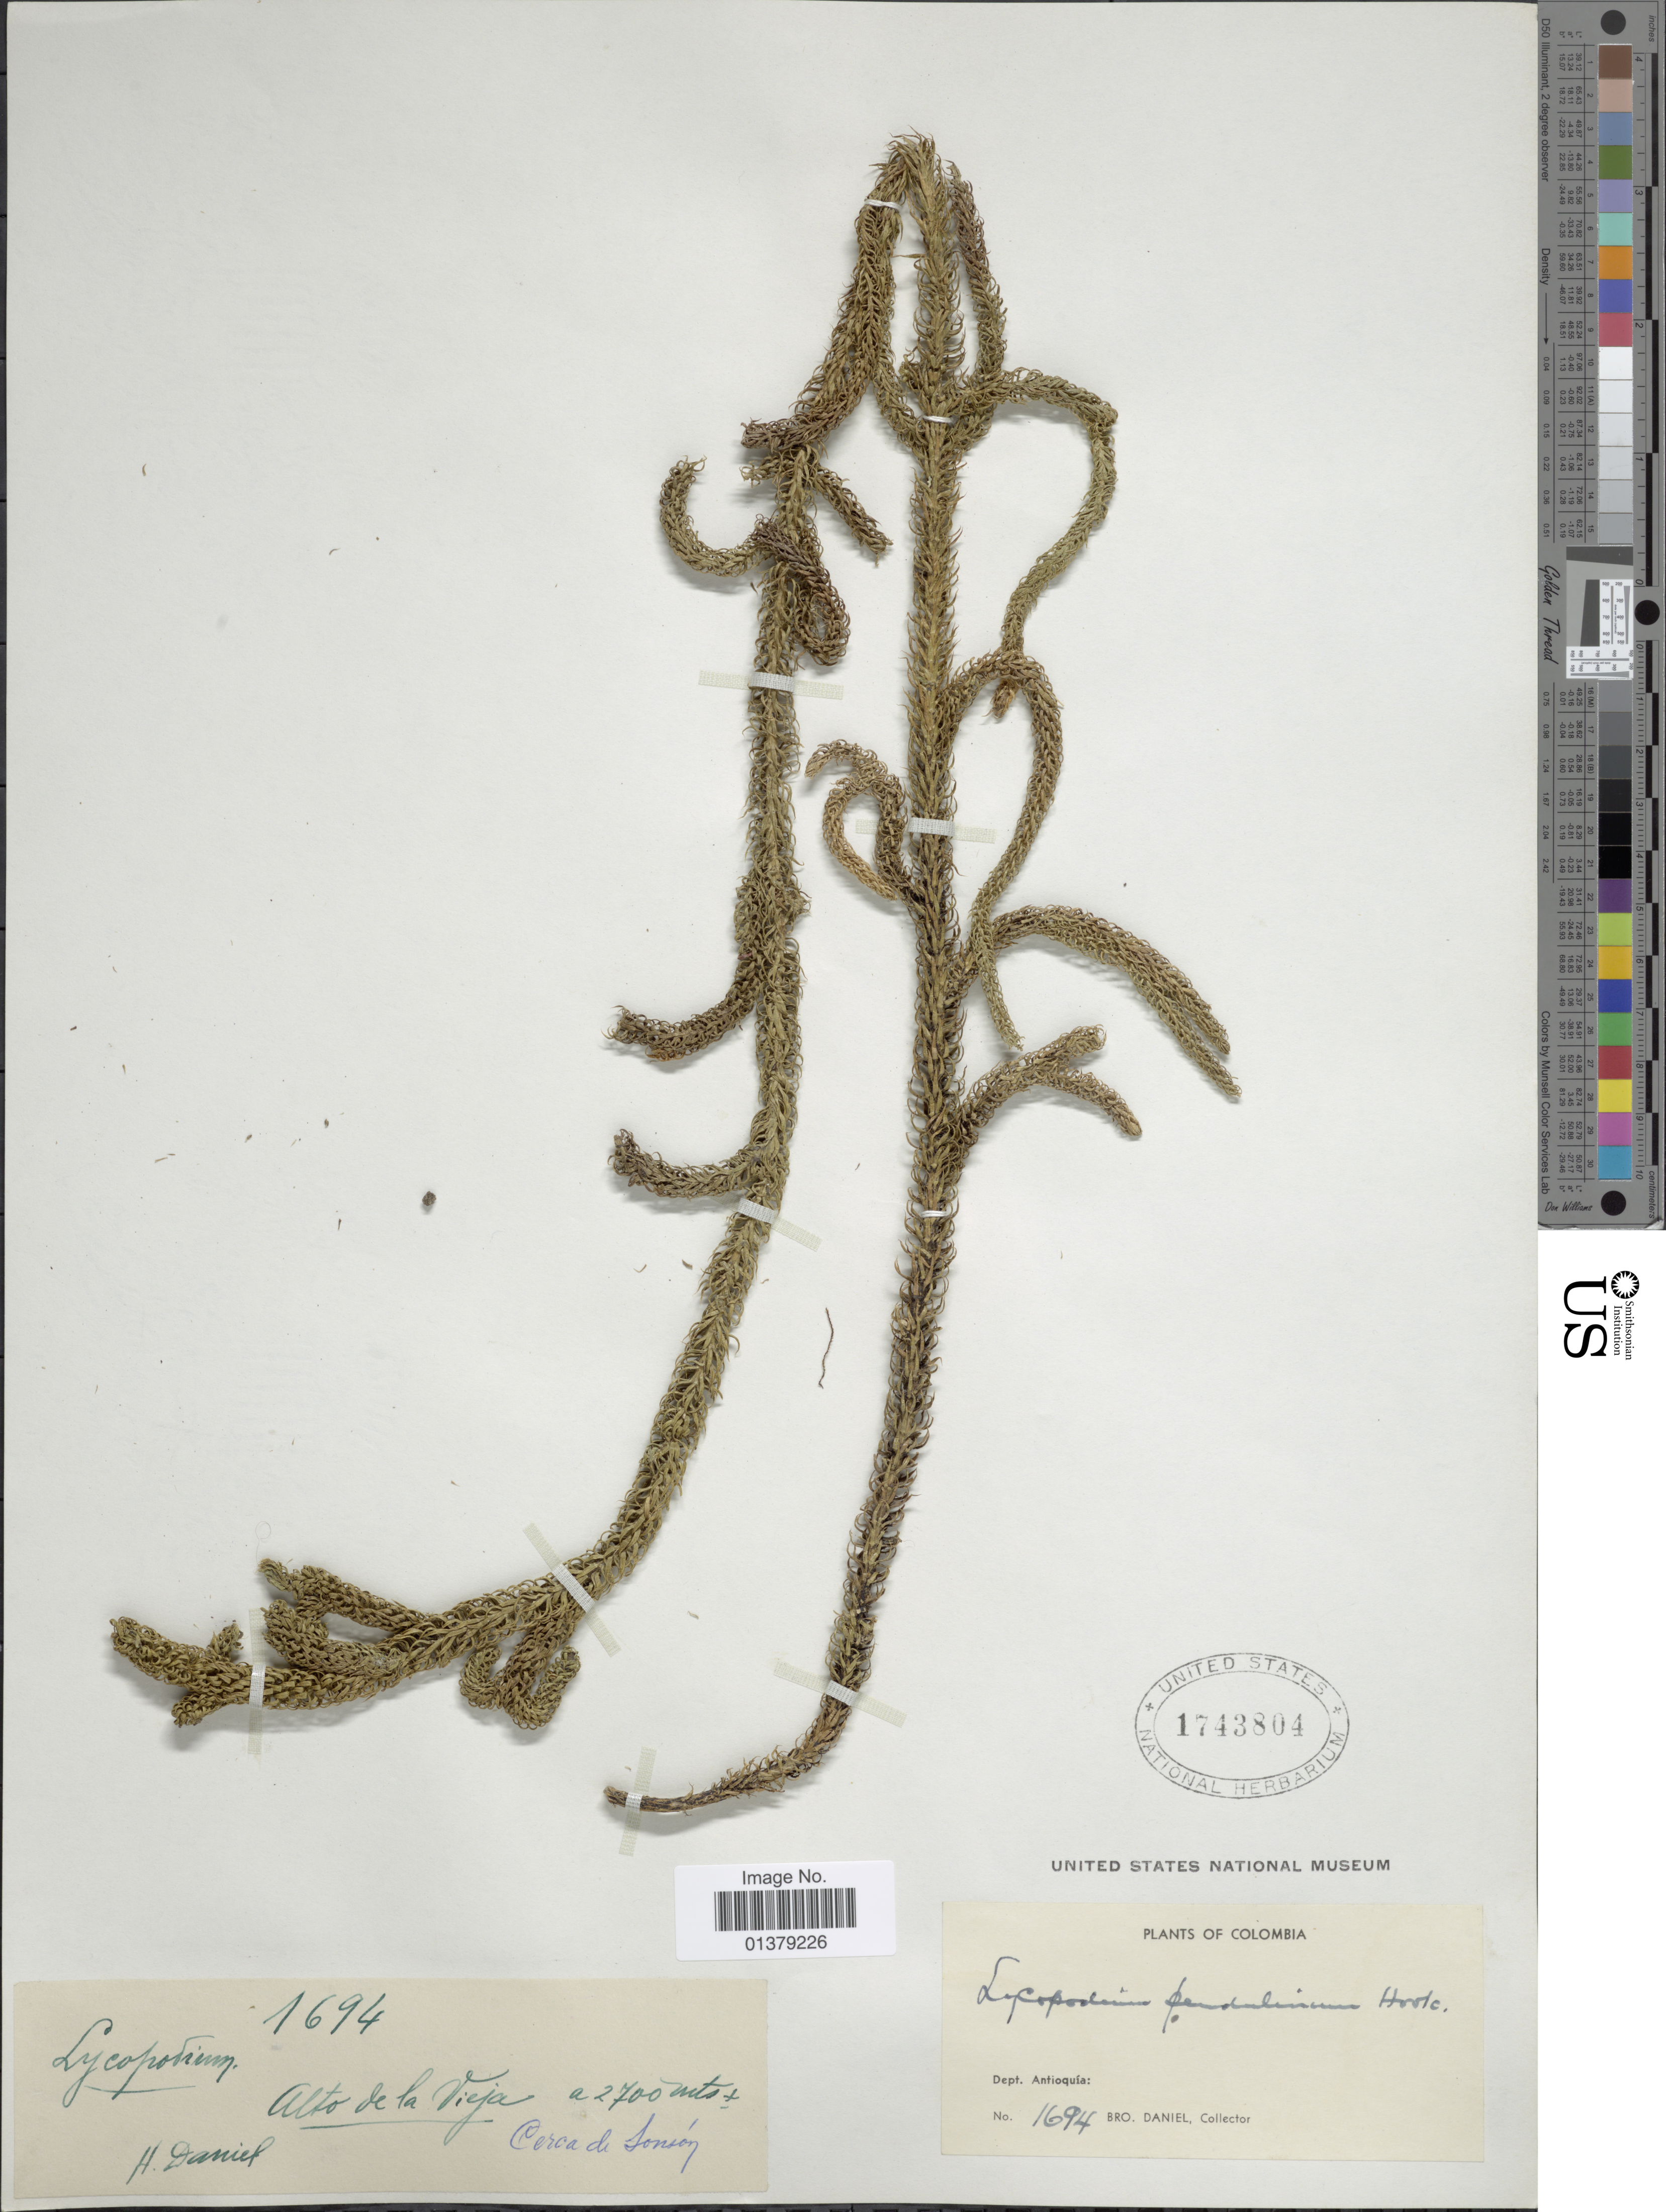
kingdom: Plantae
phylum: Tracheophyta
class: Lycopodiopsida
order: Lycopodiales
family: Lycopodiaceae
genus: Palhinhaea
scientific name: Palhinhaea pendulina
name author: (Hook.) Holub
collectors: Bro. Daniel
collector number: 1694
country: Colombia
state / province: Antioquia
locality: Alto de La Vieja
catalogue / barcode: US 1743804